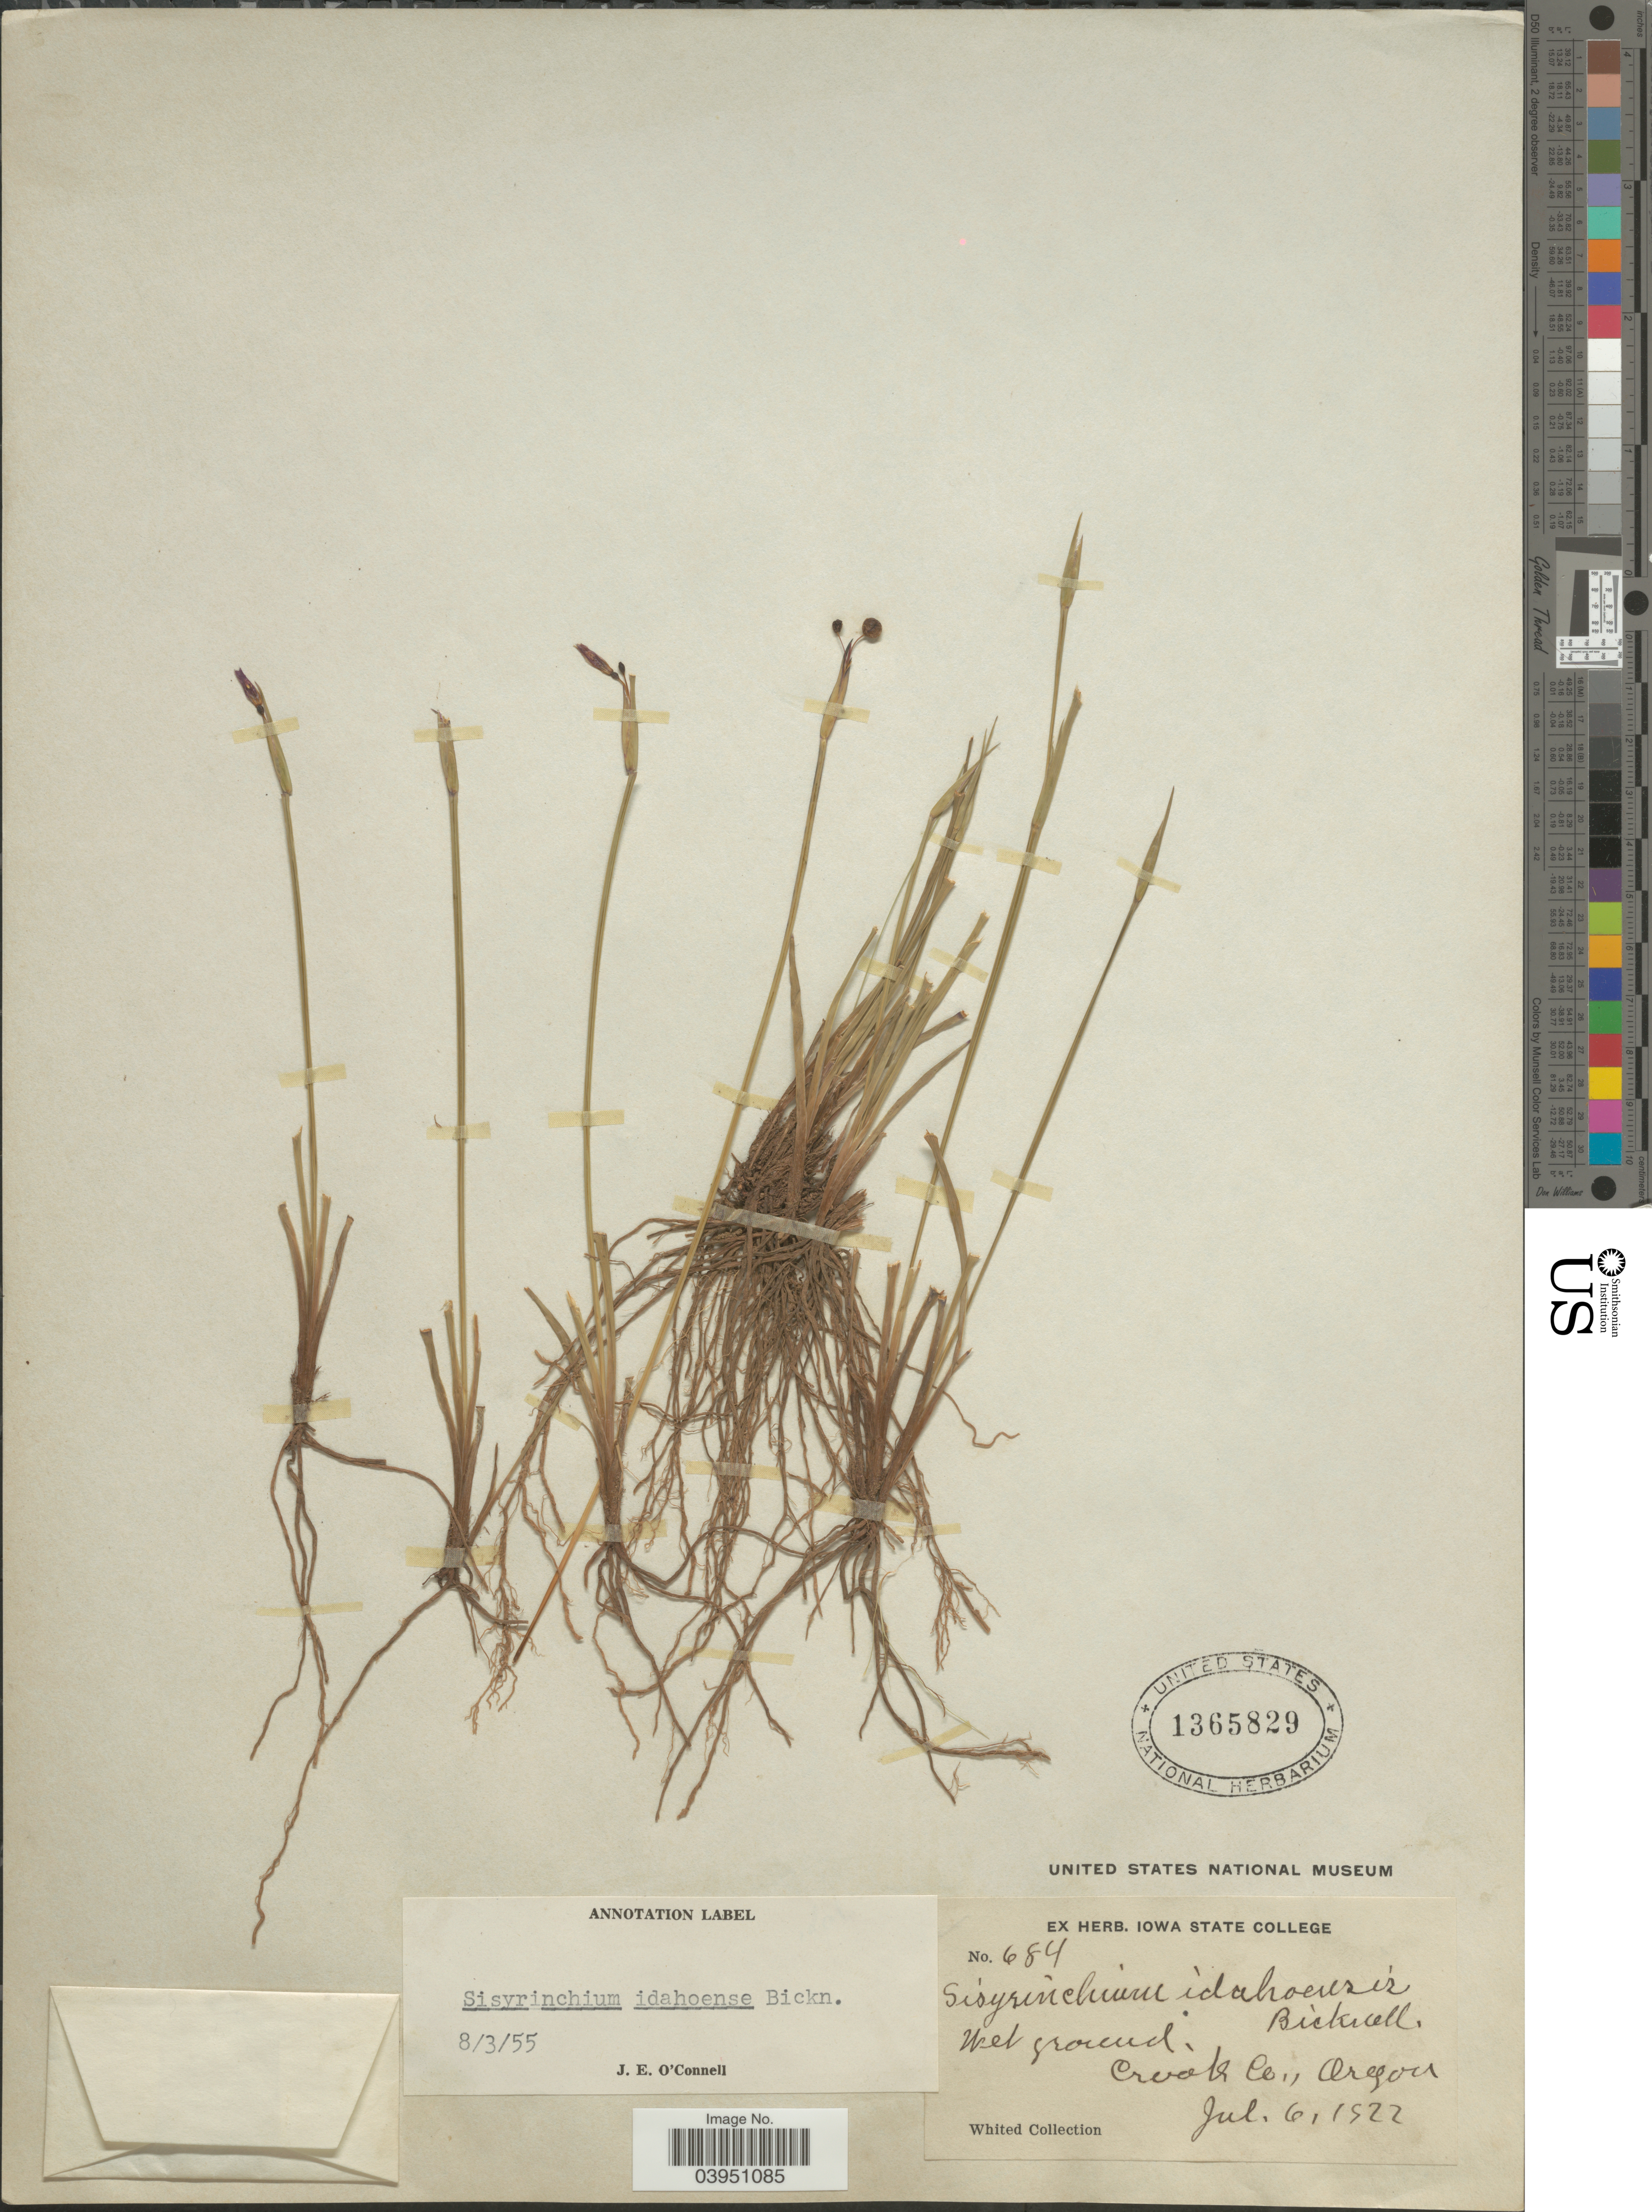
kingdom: Plantae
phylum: Tracheophyta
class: Liliopsida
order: Asparagales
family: Iridaceae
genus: Sisyrinchium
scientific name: Sisyrinchium idahoense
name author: E.P. Bicknell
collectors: Whited Collection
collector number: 684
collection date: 1922-07-06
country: United States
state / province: Oregon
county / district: Crook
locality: Wet ground, Crook Co.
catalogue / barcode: US 1365829